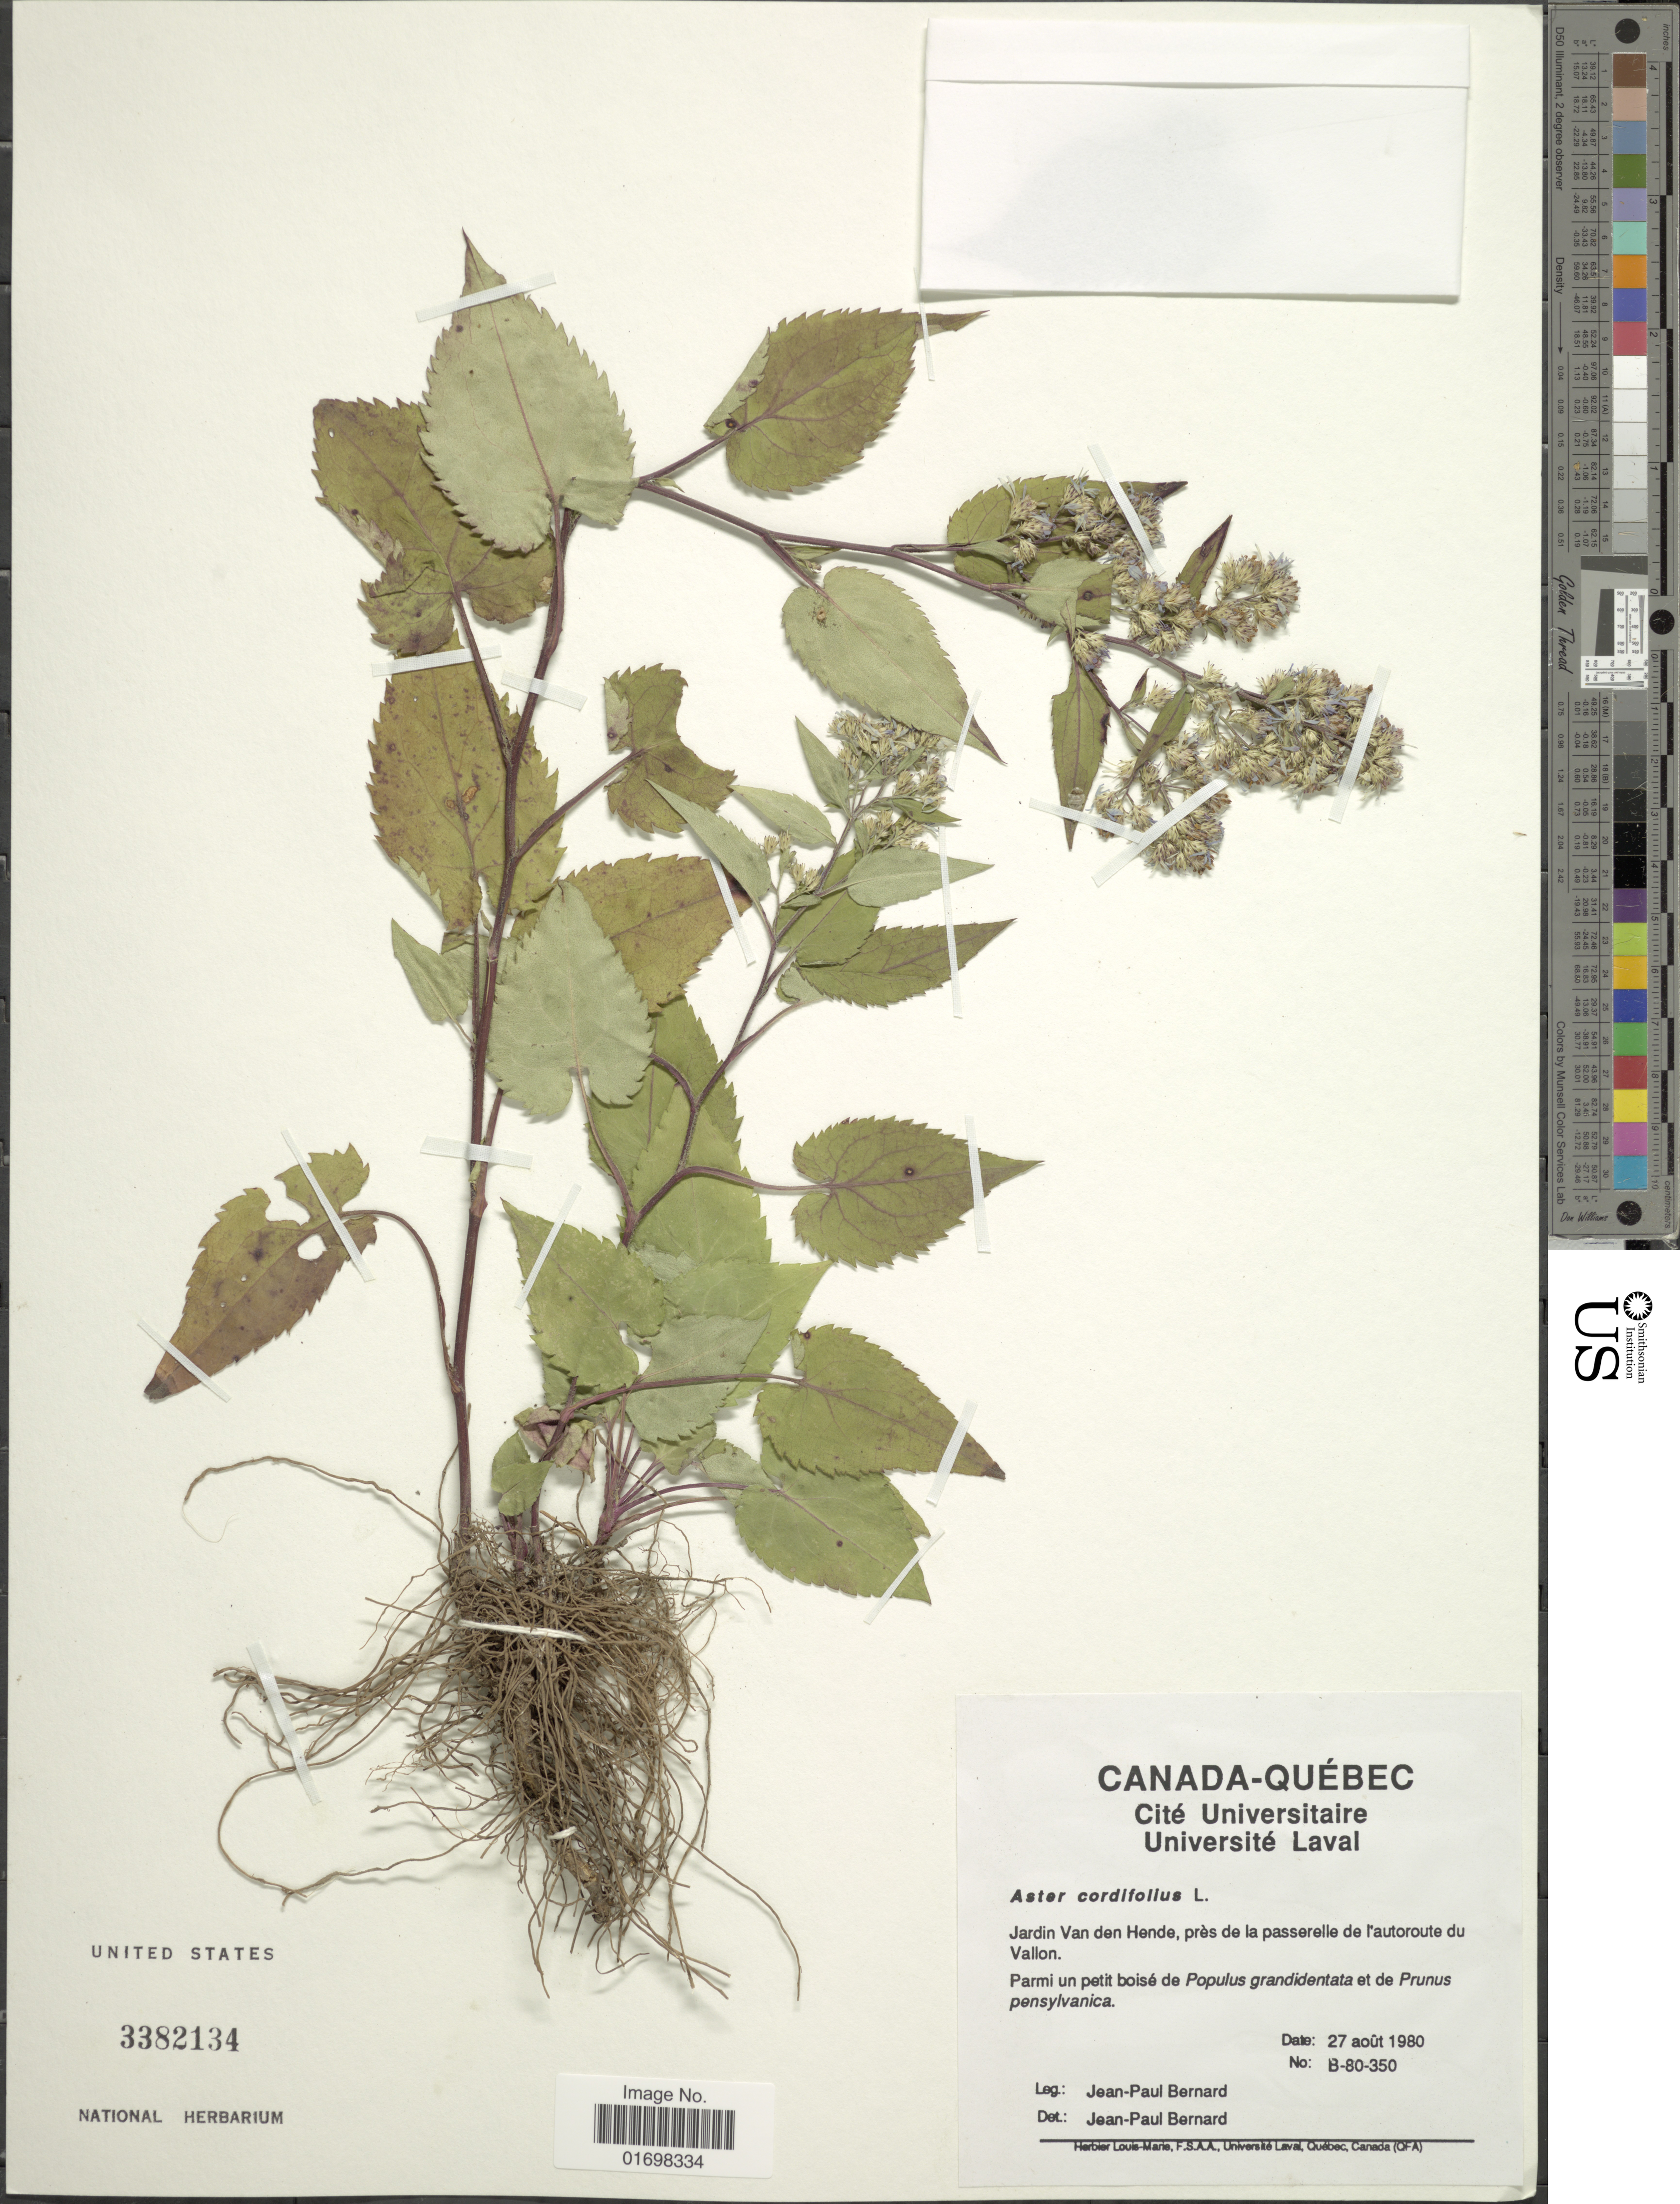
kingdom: Plantae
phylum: Tracheophyta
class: Magnoliopsida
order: Asterales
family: Asteraceae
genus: Symphyotrichum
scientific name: Symphyotrichum lowrieanum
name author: (Porter) G.L. Nesom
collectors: J.-P. Bernard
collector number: B-80-350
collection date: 1980-08-27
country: Canada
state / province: Quebec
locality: Jardin Van denhende, pres de la passerelle de l'autoroute du Vallon.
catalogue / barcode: US 3382134